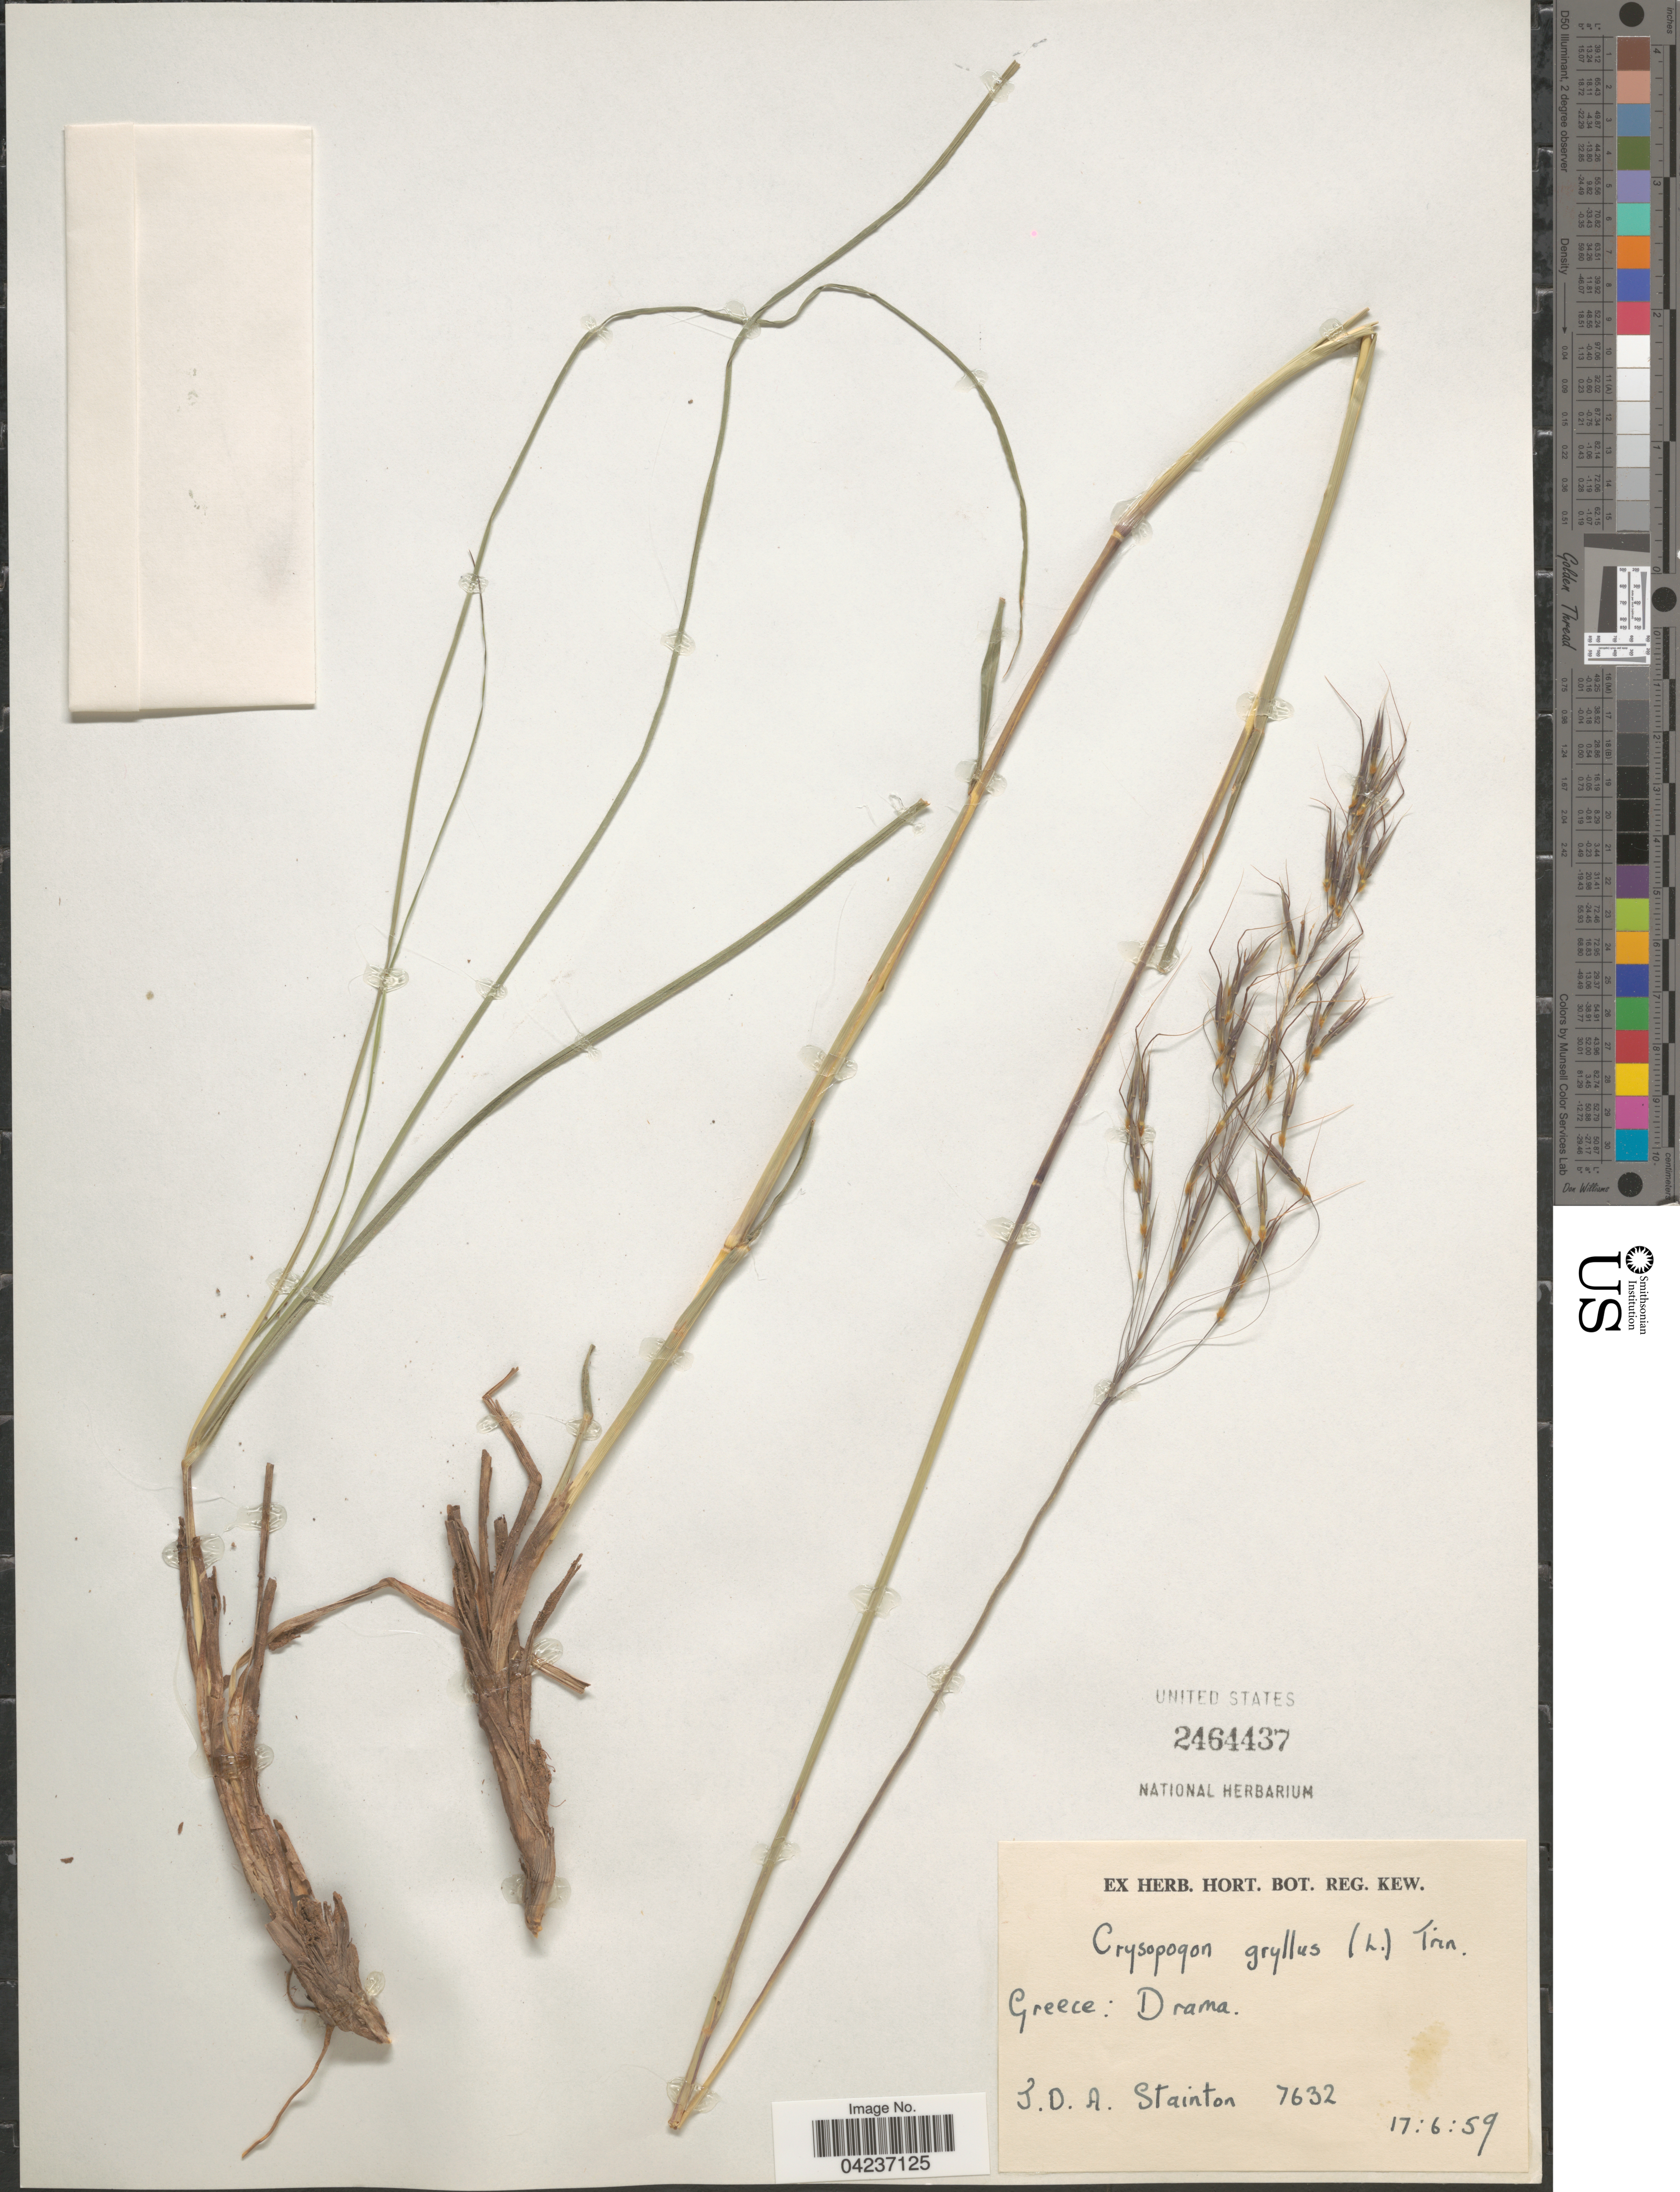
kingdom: Plantae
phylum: Tracheophyta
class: Liliopsida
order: Poales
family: Poaceae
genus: Chrysopogon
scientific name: Chrysopogon gryllus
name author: (L.) Trin.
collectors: J. Stainton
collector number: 7632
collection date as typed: Transcribed d/m/y: 17/6/59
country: Greece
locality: Drama.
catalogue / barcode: US 2464437